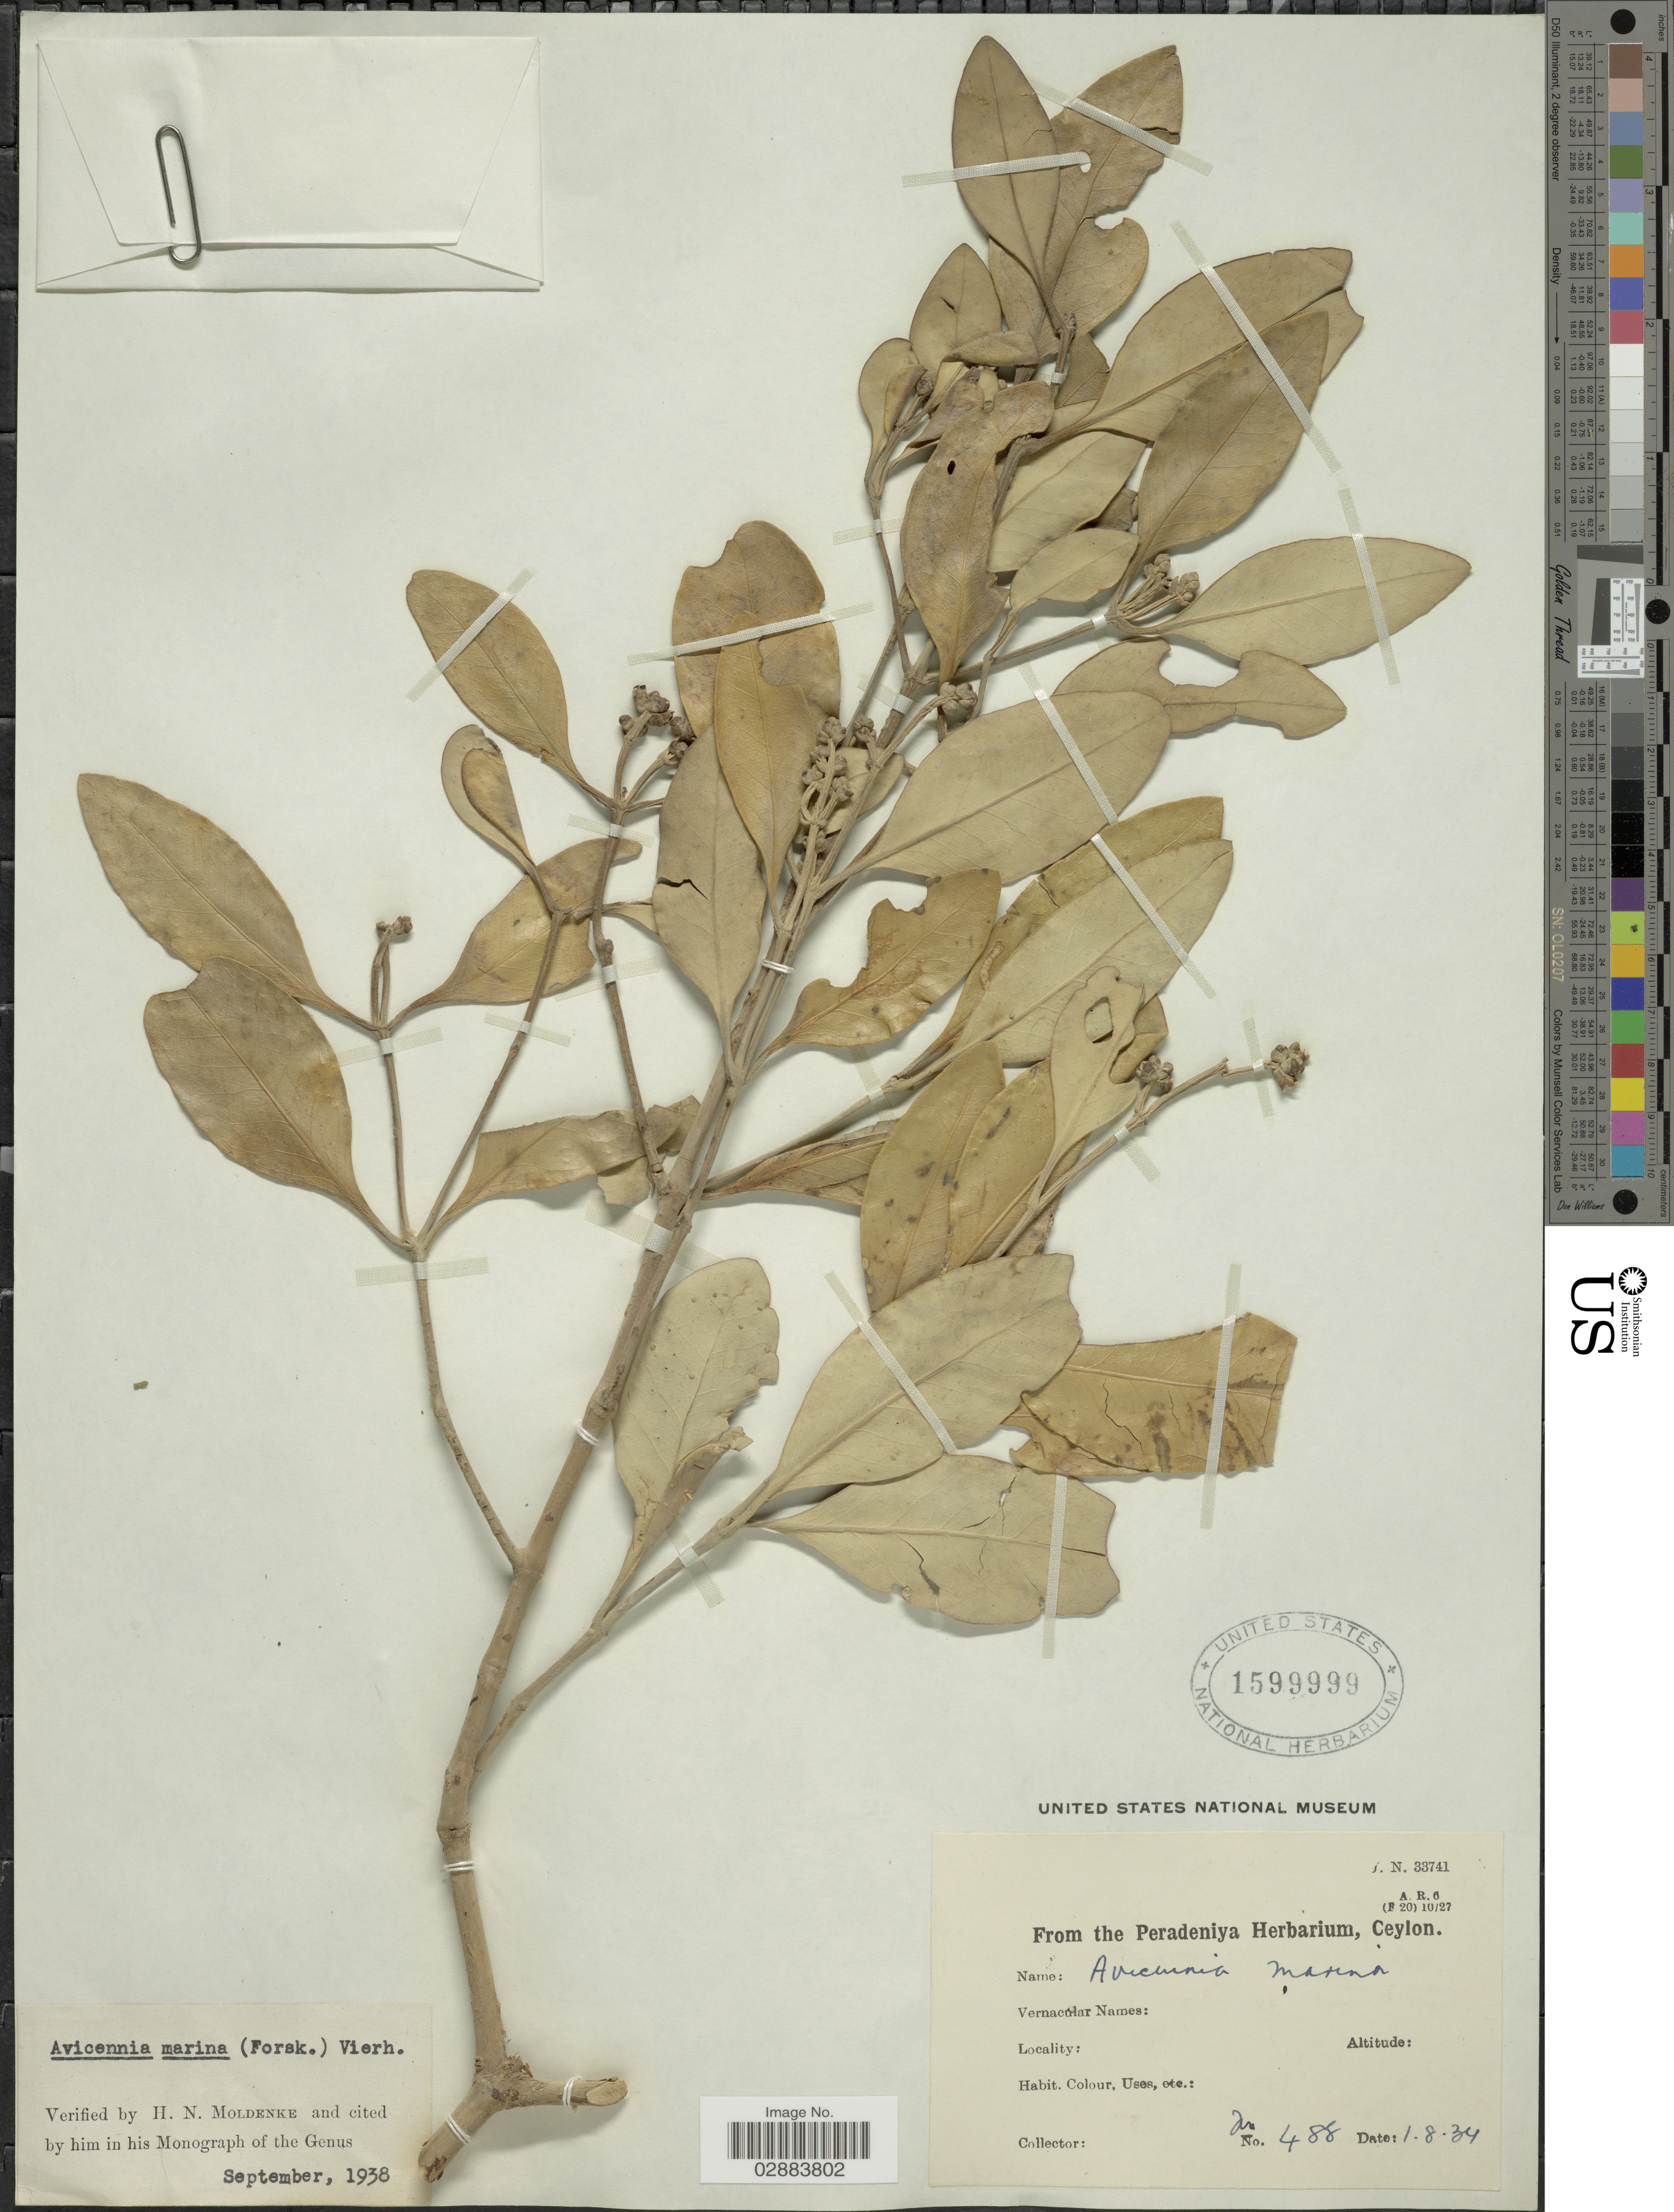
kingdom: Plantae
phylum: Tracheophyta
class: Magnoliopsida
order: Lamiales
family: Acanthaceae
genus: Avicennia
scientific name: Avicennia marina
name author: (Forssk.) Vierh.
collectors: ex herb. Peradeniya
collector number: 488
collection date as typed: Transcribed d/m/y: 1/8/34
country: Sri Lanka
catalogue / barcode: US 1599999